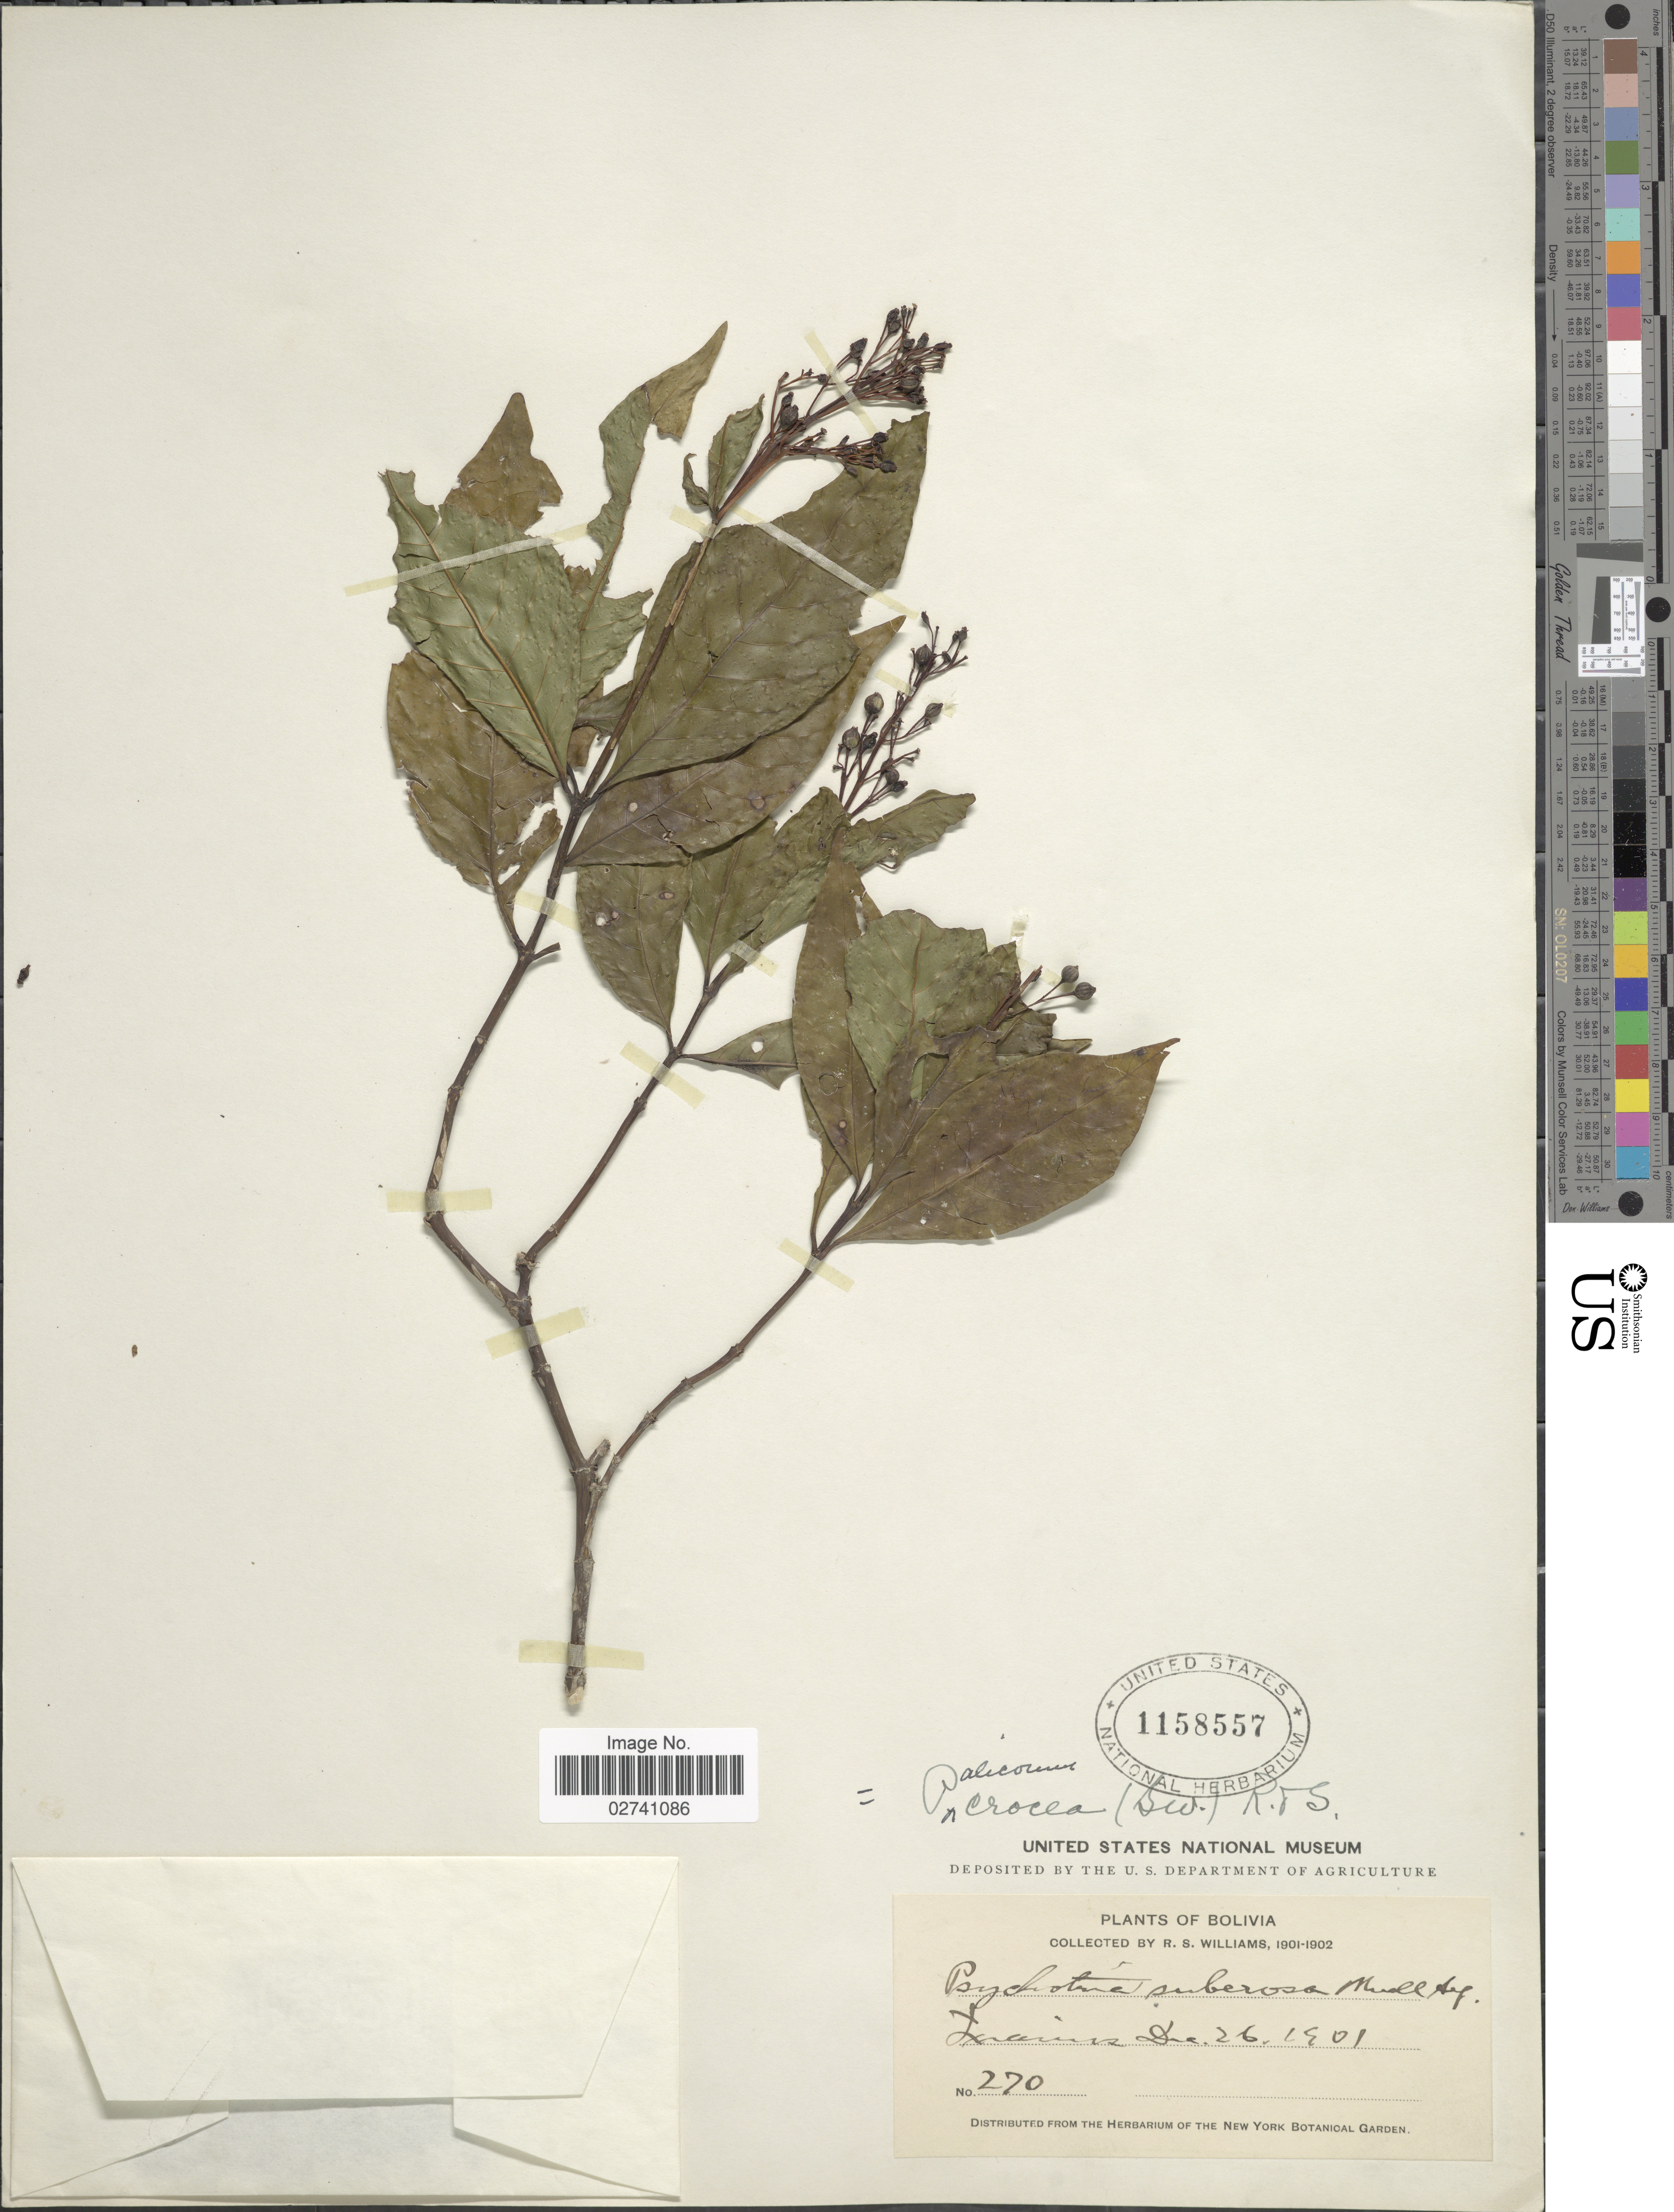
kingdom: Plantae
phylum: Tracheophyta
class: Magnoliopsida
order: Gentianales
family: Rubiaceae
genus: Palicourea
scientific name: Palicourea crocea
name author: (Sw.) Schult.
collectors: R. S. Williams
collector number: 270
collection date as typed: Dec. 26, 1901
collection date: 1901-12-26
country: Bolivia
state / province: La Paz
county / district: Iturralde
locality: Ixiamas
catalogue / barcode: US 1158557